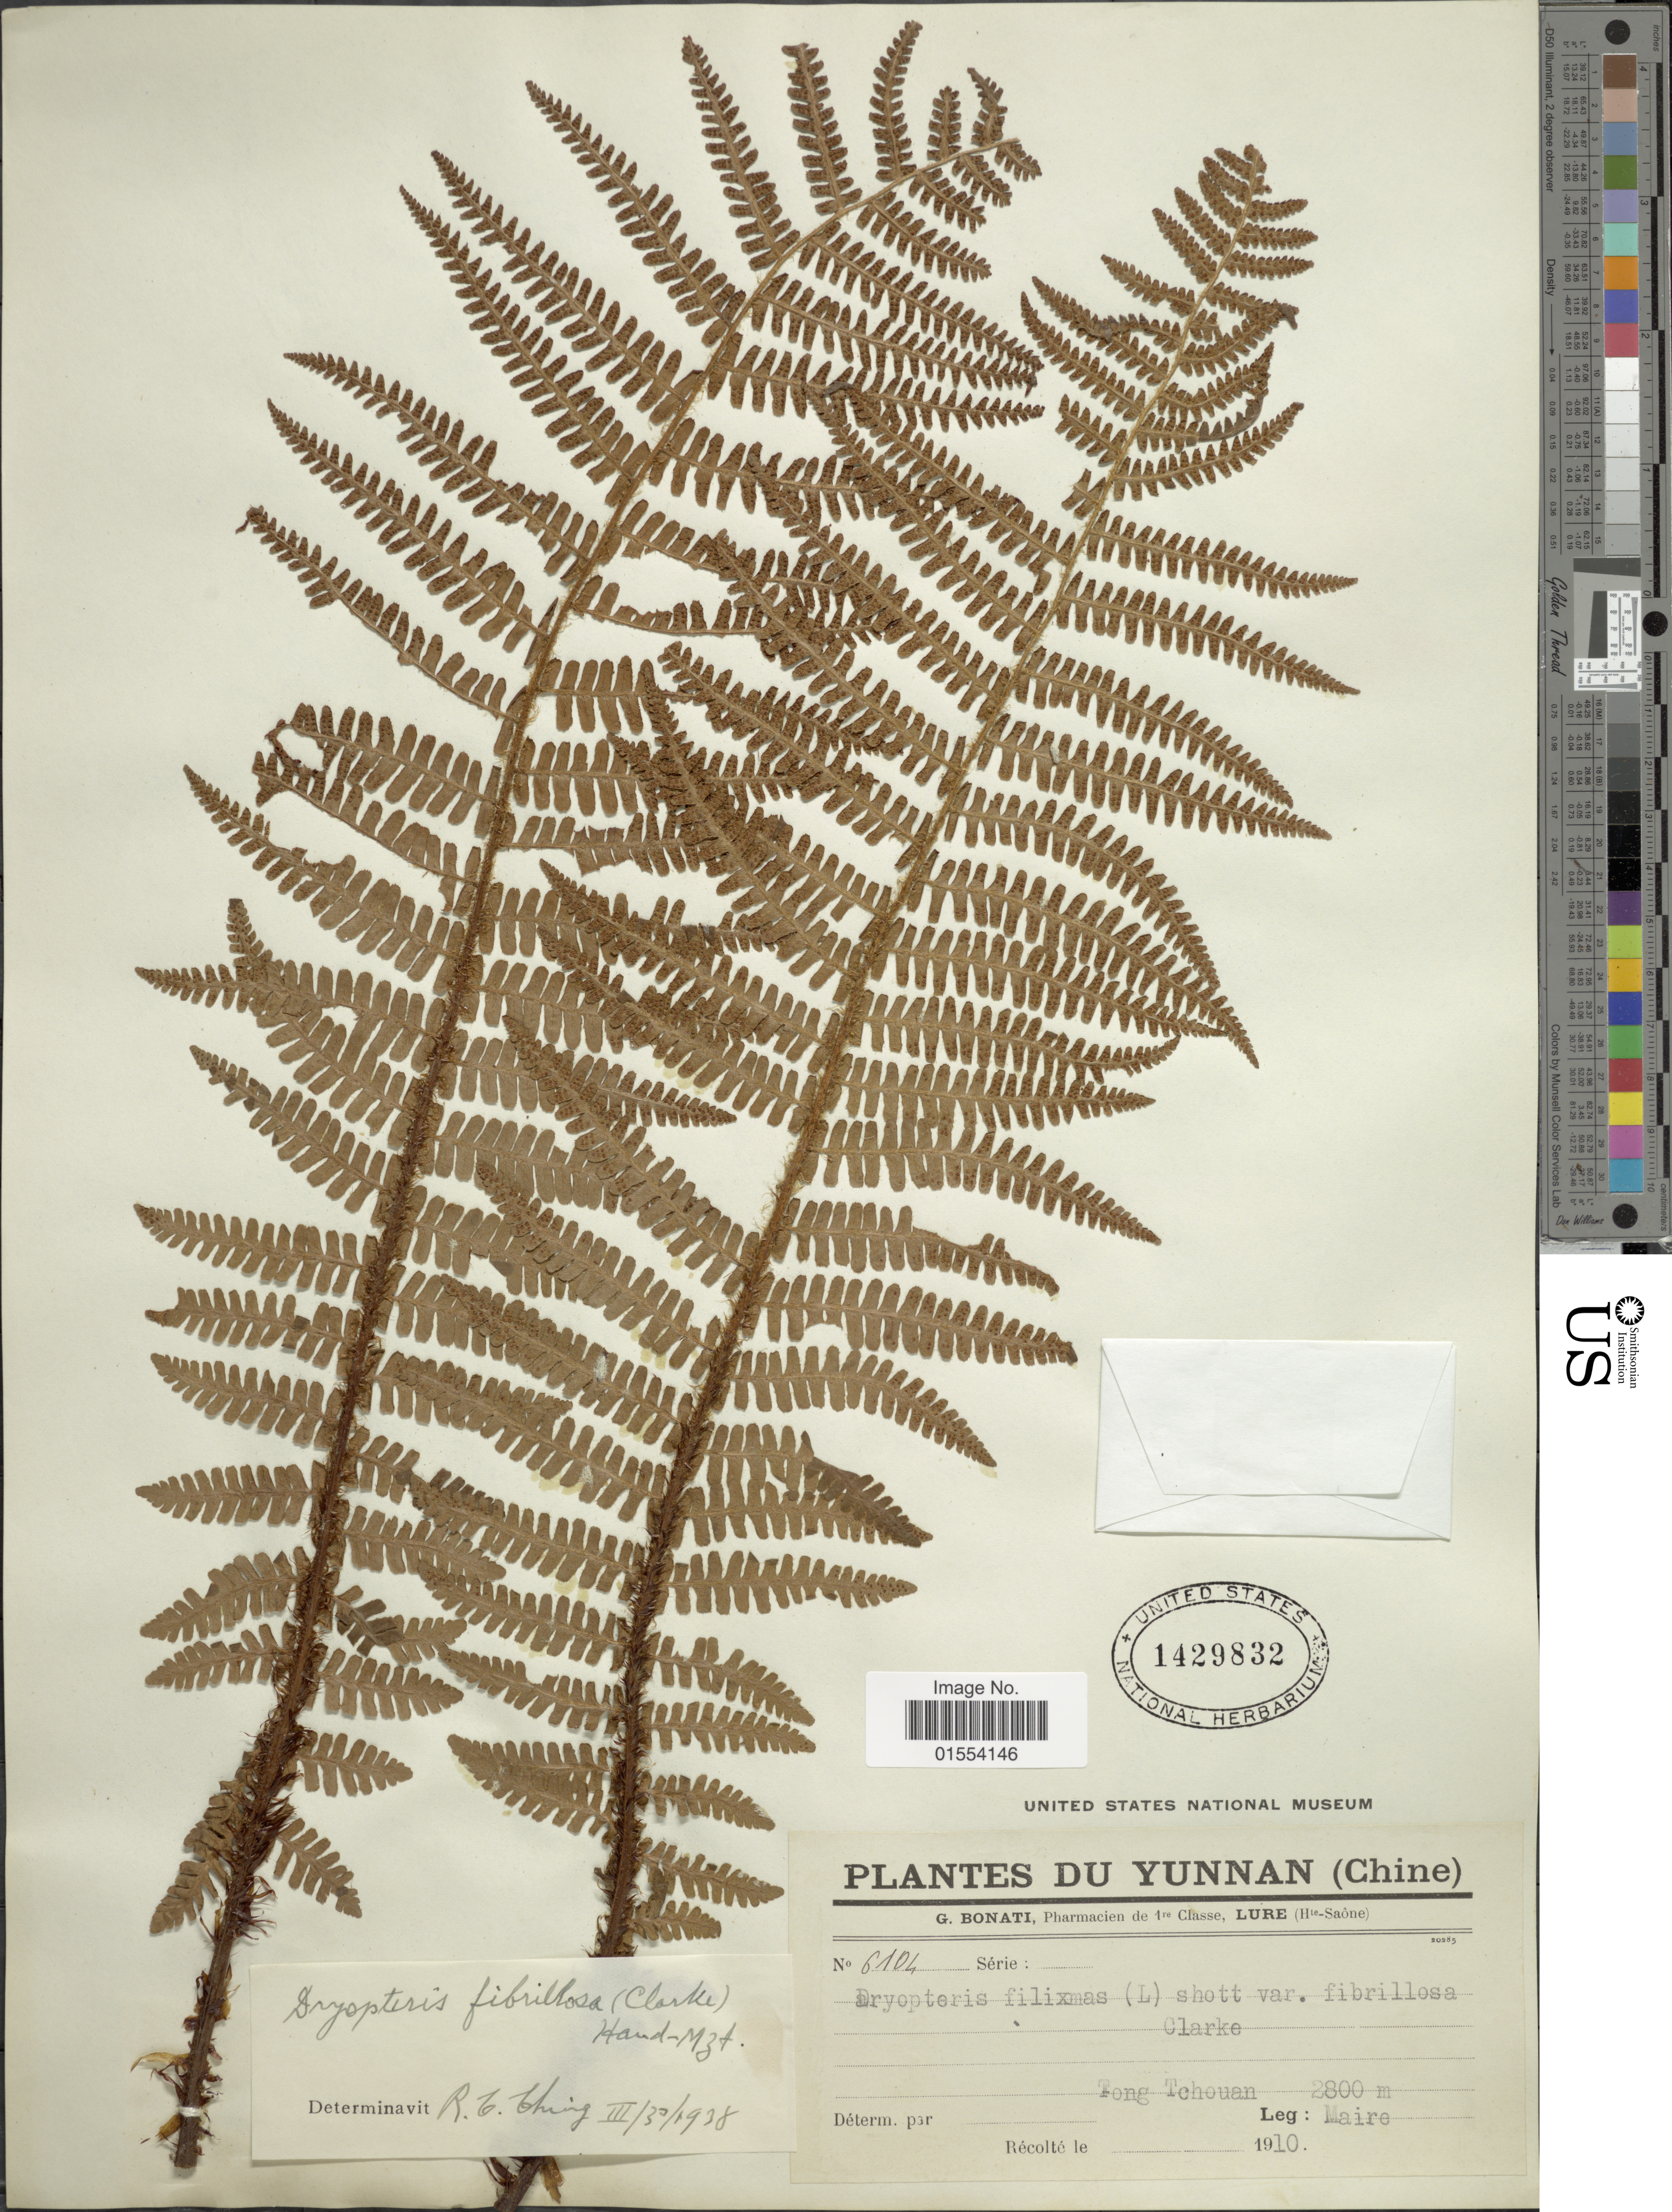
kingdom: Plantae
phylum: Tracheophyta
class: Polypodiopsida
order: Polypodiales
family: Dryopteridaceae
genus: Dryopteris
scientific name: Dryopteris fibrillosa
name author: (Baker) Christ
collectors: Maire, --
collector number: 6104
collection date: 1910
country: China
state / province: Yunnan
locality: Yunnan (Chine), Tong Tchouan.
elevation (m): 2800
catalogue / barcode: US 1429832